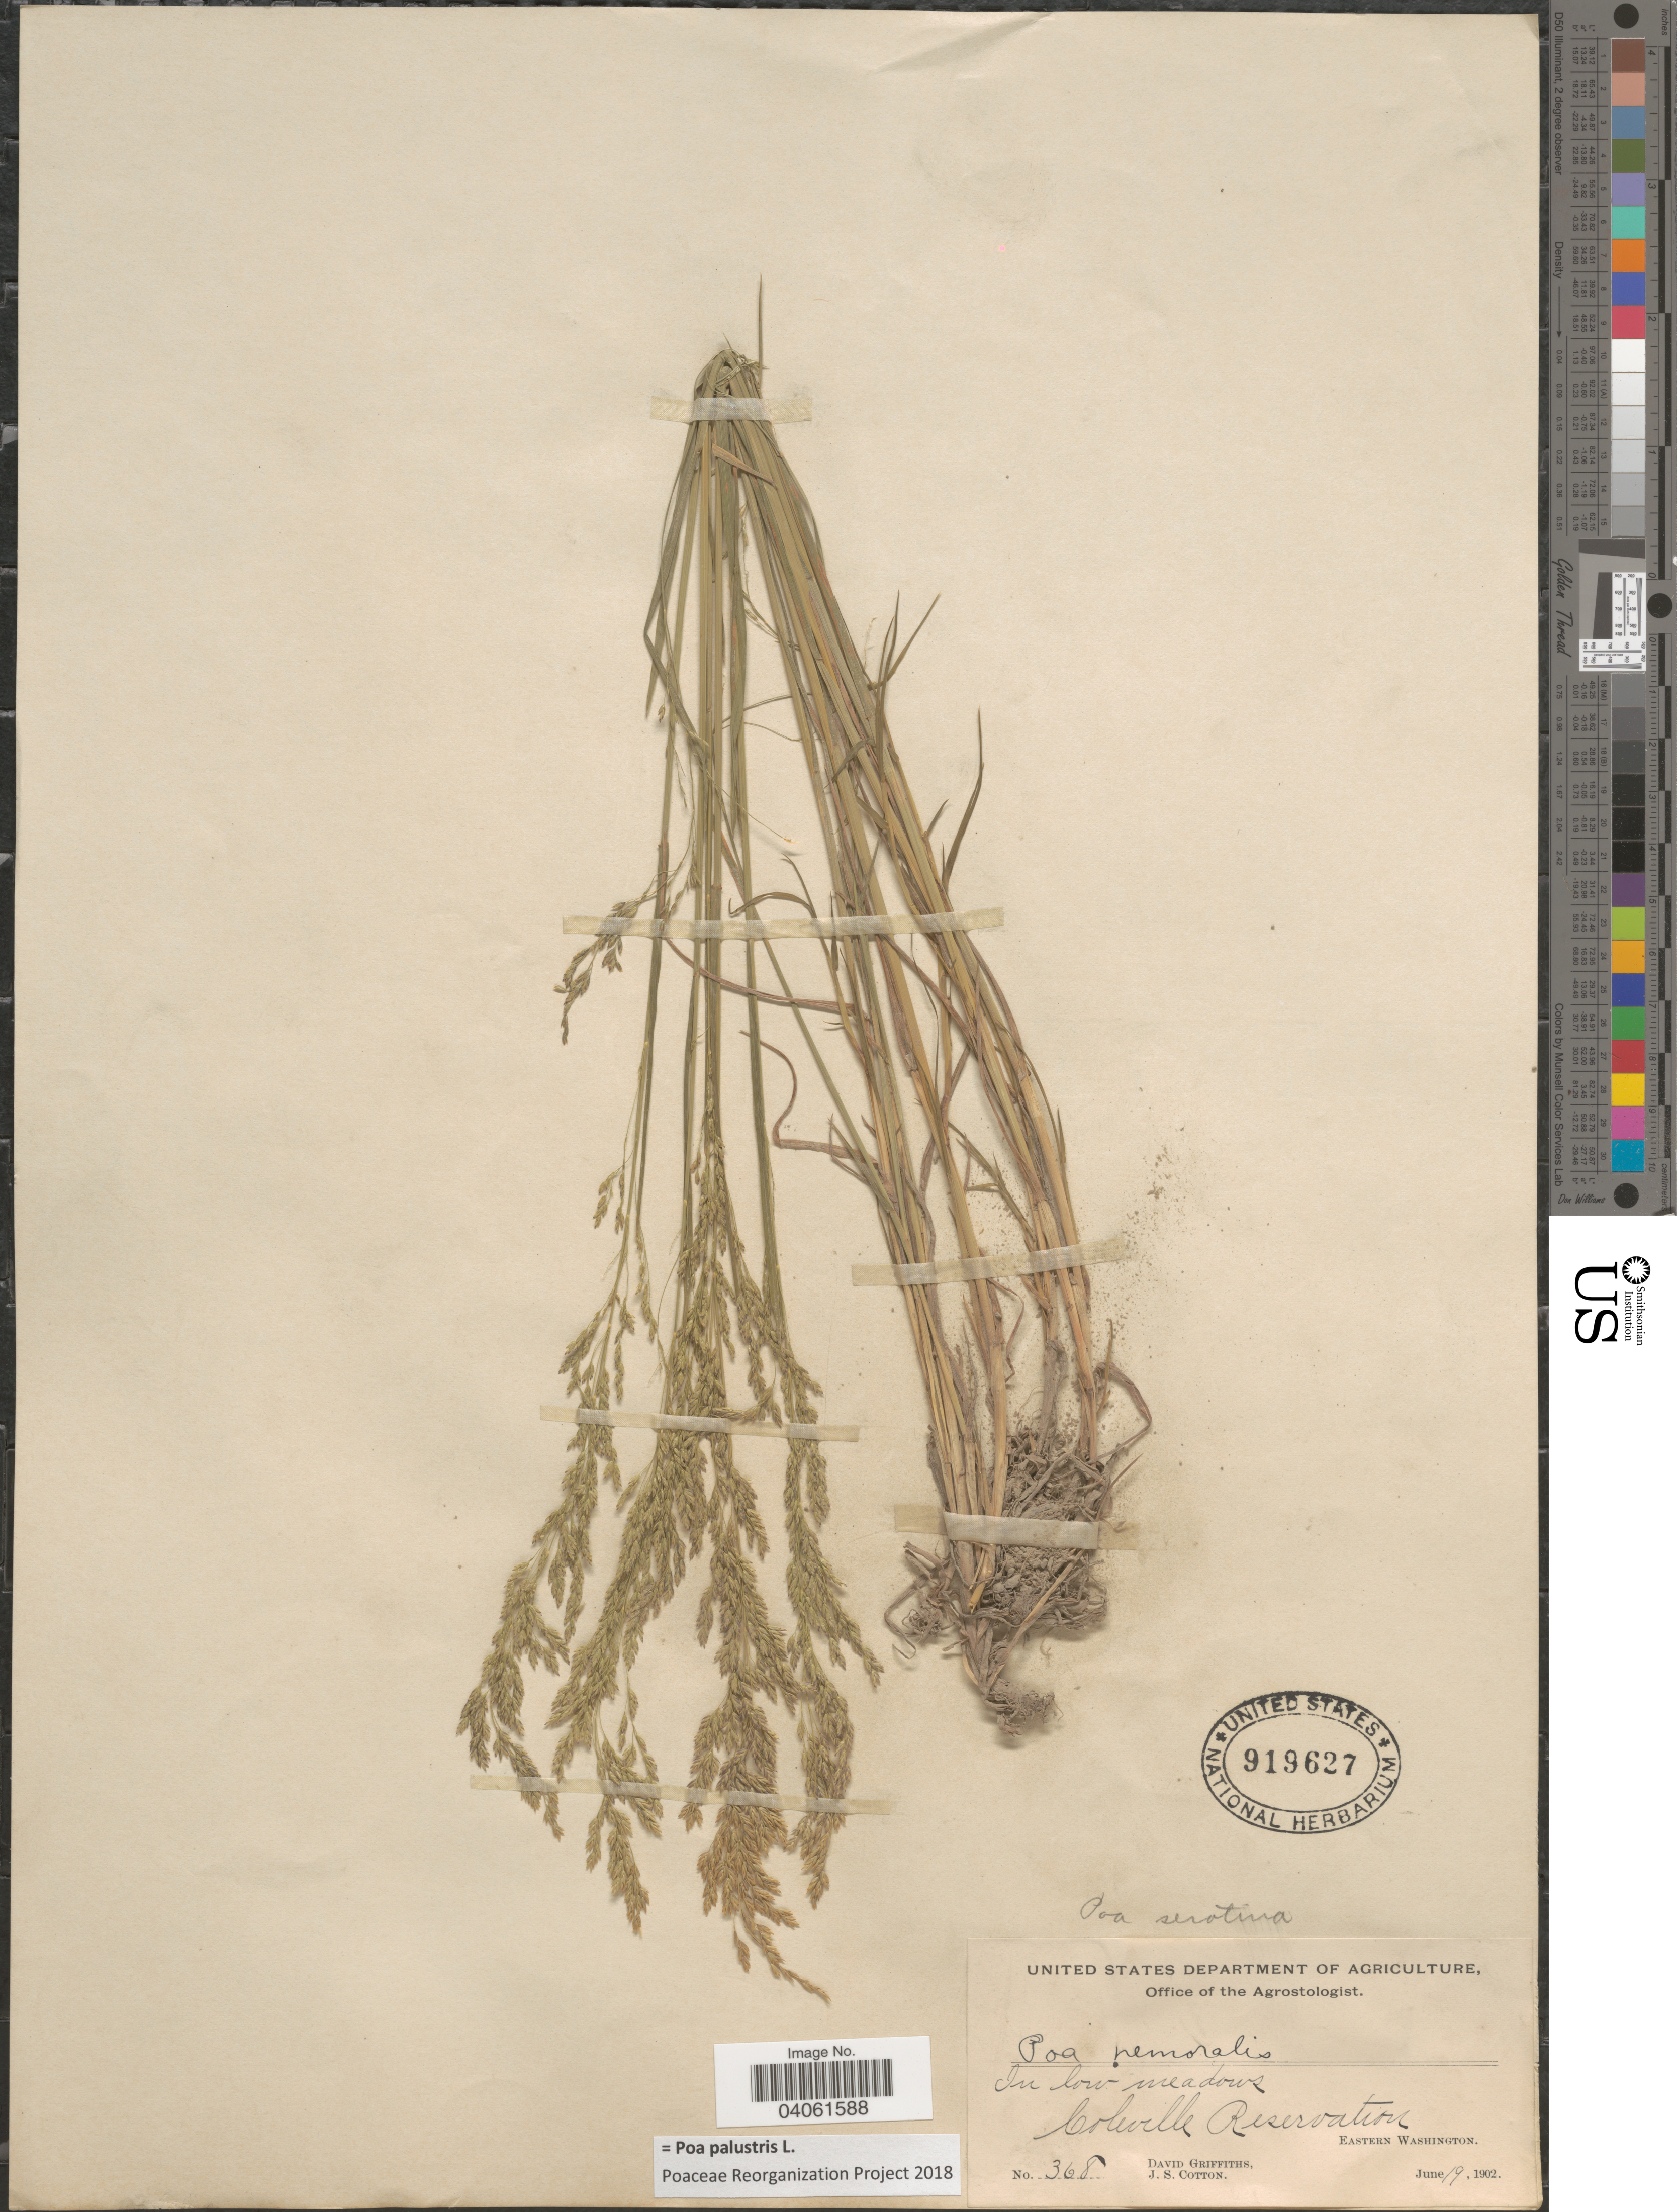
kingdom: Plantae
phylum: Tracheophyta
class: Liliopsida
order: Poales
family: Poaceae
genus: Poa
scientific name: Poa palustris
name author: L.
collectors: D. Griffiths & J. S. Cotton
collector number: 368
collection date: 1902-06-19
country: United States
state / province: Washington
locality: Coleville Reservation, Eastern Washington.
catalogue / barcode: US 919627